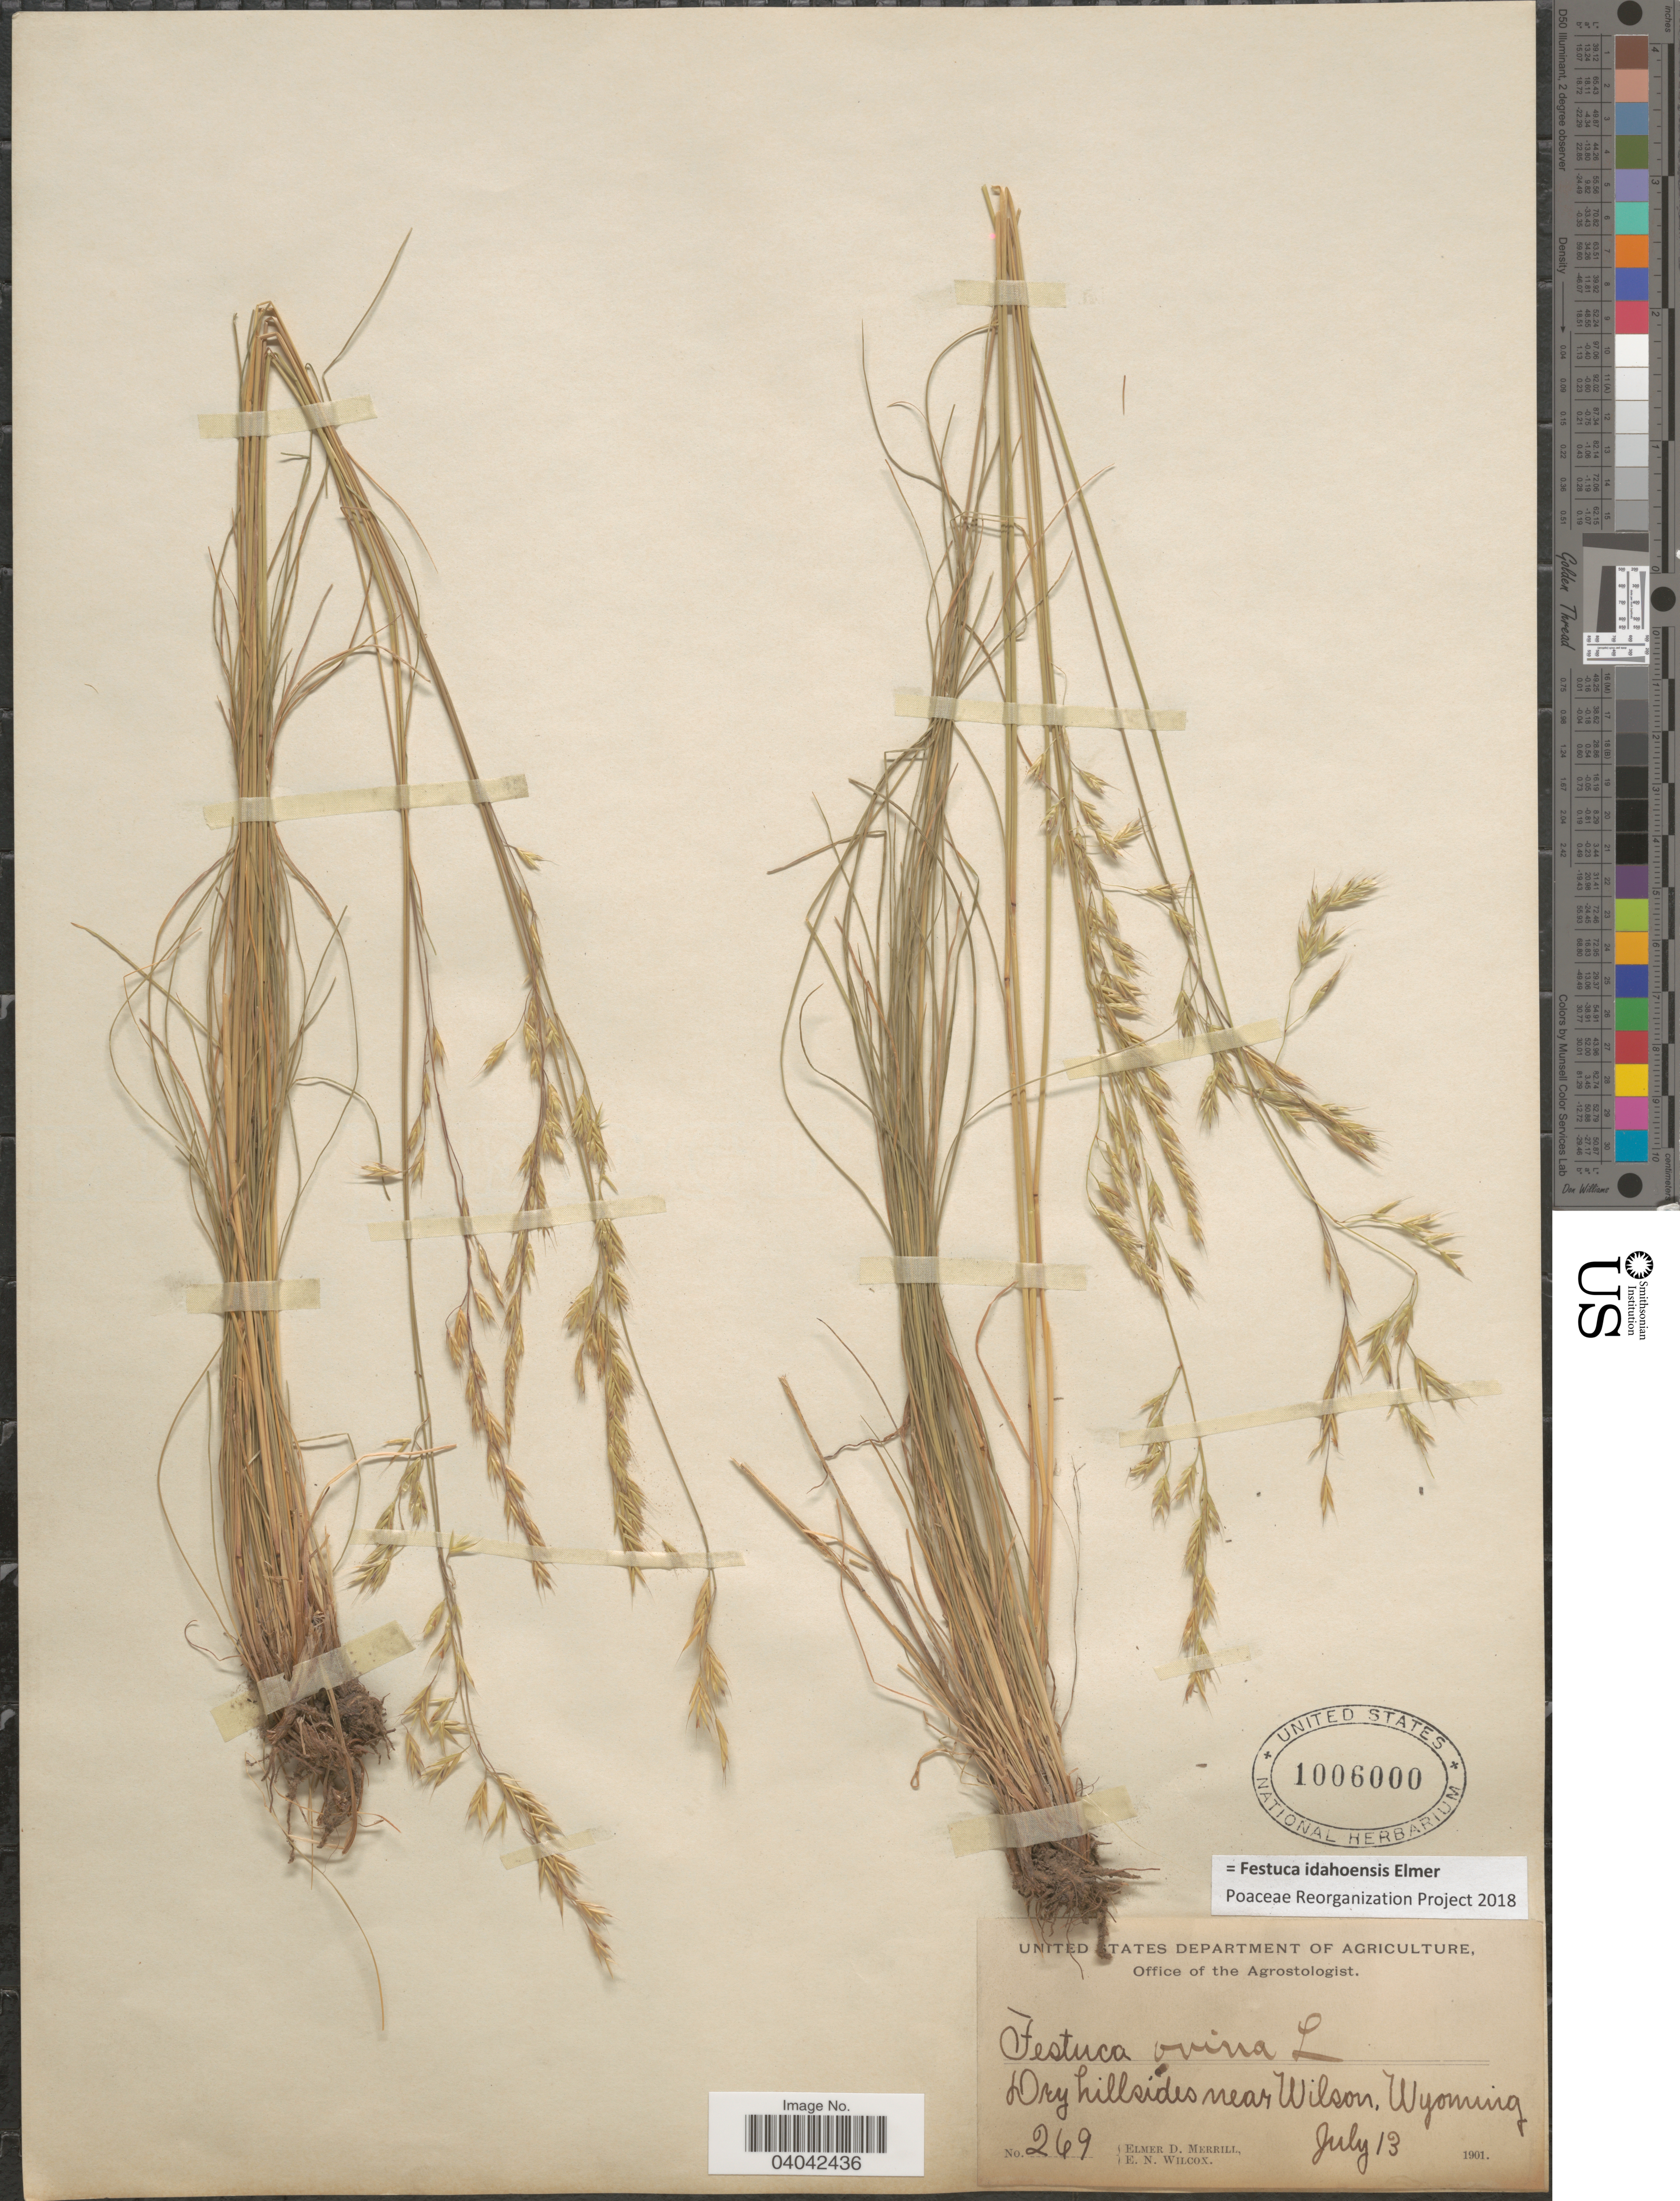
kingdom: Plantae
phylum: Tracheophyta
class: Liliopsida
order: Poales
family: Poaceae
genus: Festuca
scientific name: Festuca idahoensis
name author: Elmer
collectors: E. D. Merrill & E. Wilcox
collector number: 269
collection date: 1901-07-13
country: United States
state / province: Wyoming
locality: Dry hillsides near Wilson.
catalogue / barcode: US 1006000